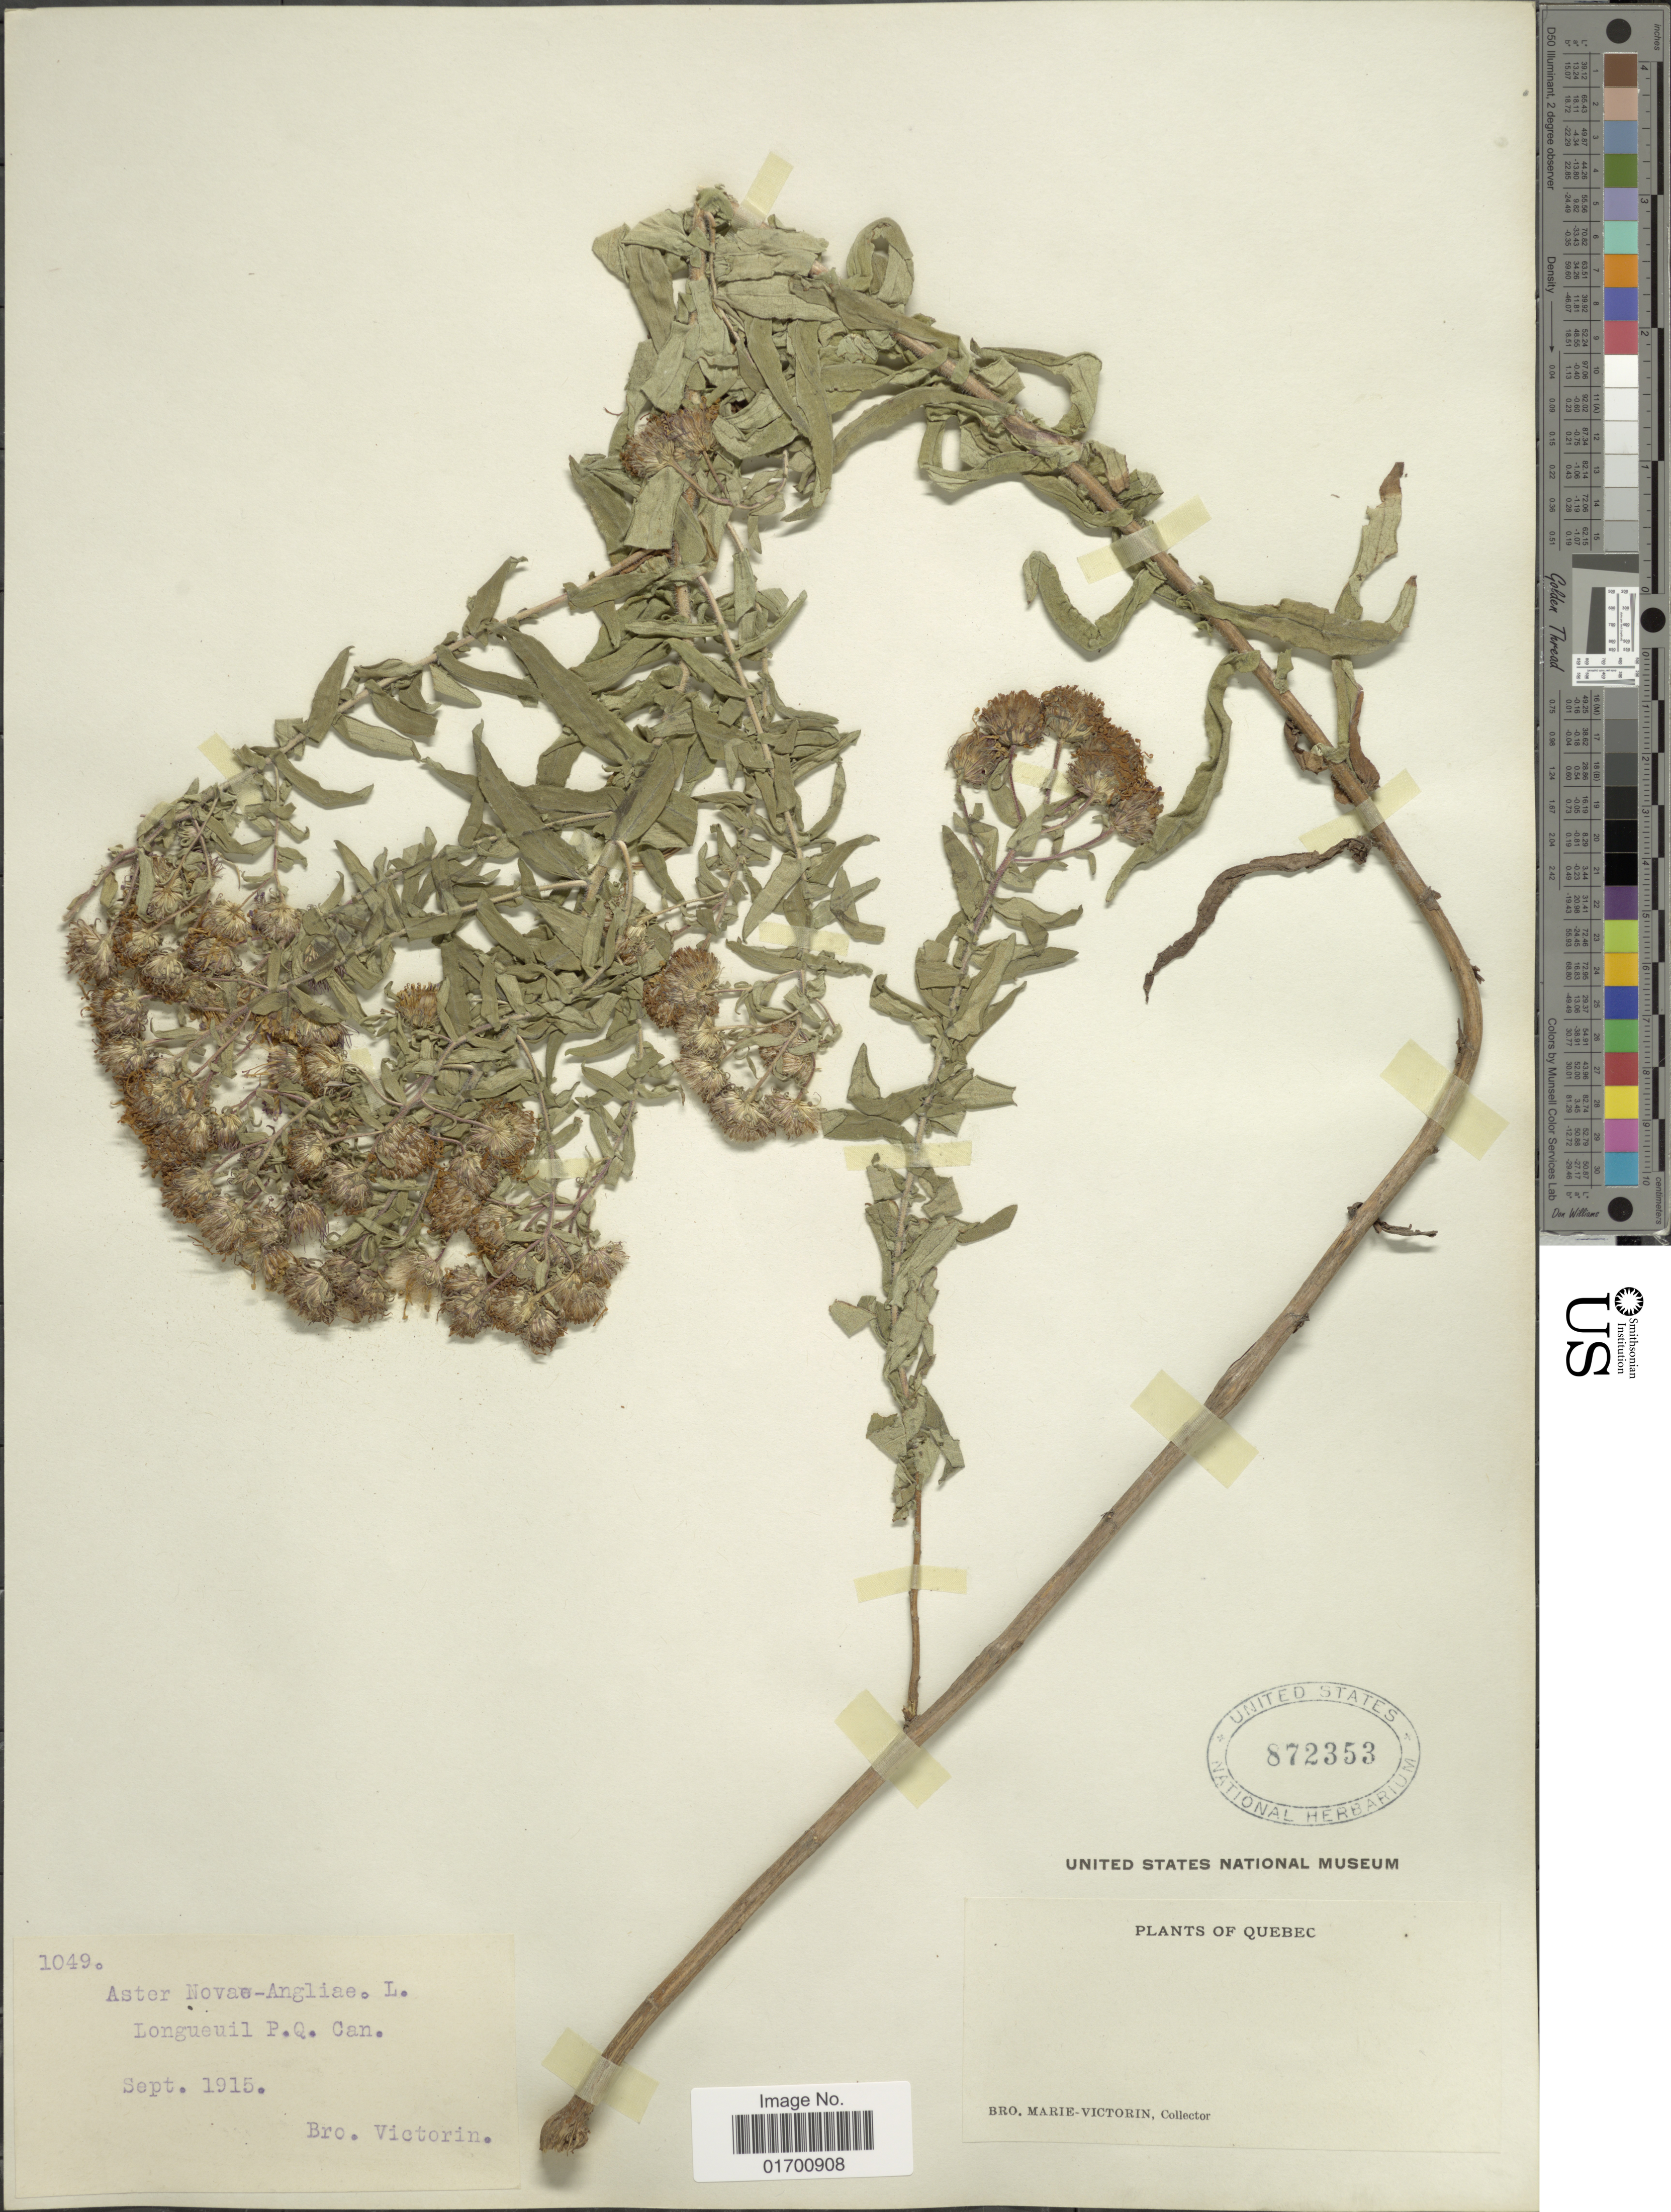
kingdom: Plantae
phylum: Tracheophyta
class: Magnoliopsida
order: Asterales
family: Asteraceae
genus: Symphyotrichum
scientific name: Symphyotrichum novae-angliae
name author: (L.) G.L. Nesom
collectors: Fr. Marie-Victorin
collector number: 1049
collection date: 1915-09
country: Canada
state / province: Quebec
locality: Longeuil, P.Q., Can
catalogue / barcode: US 872353